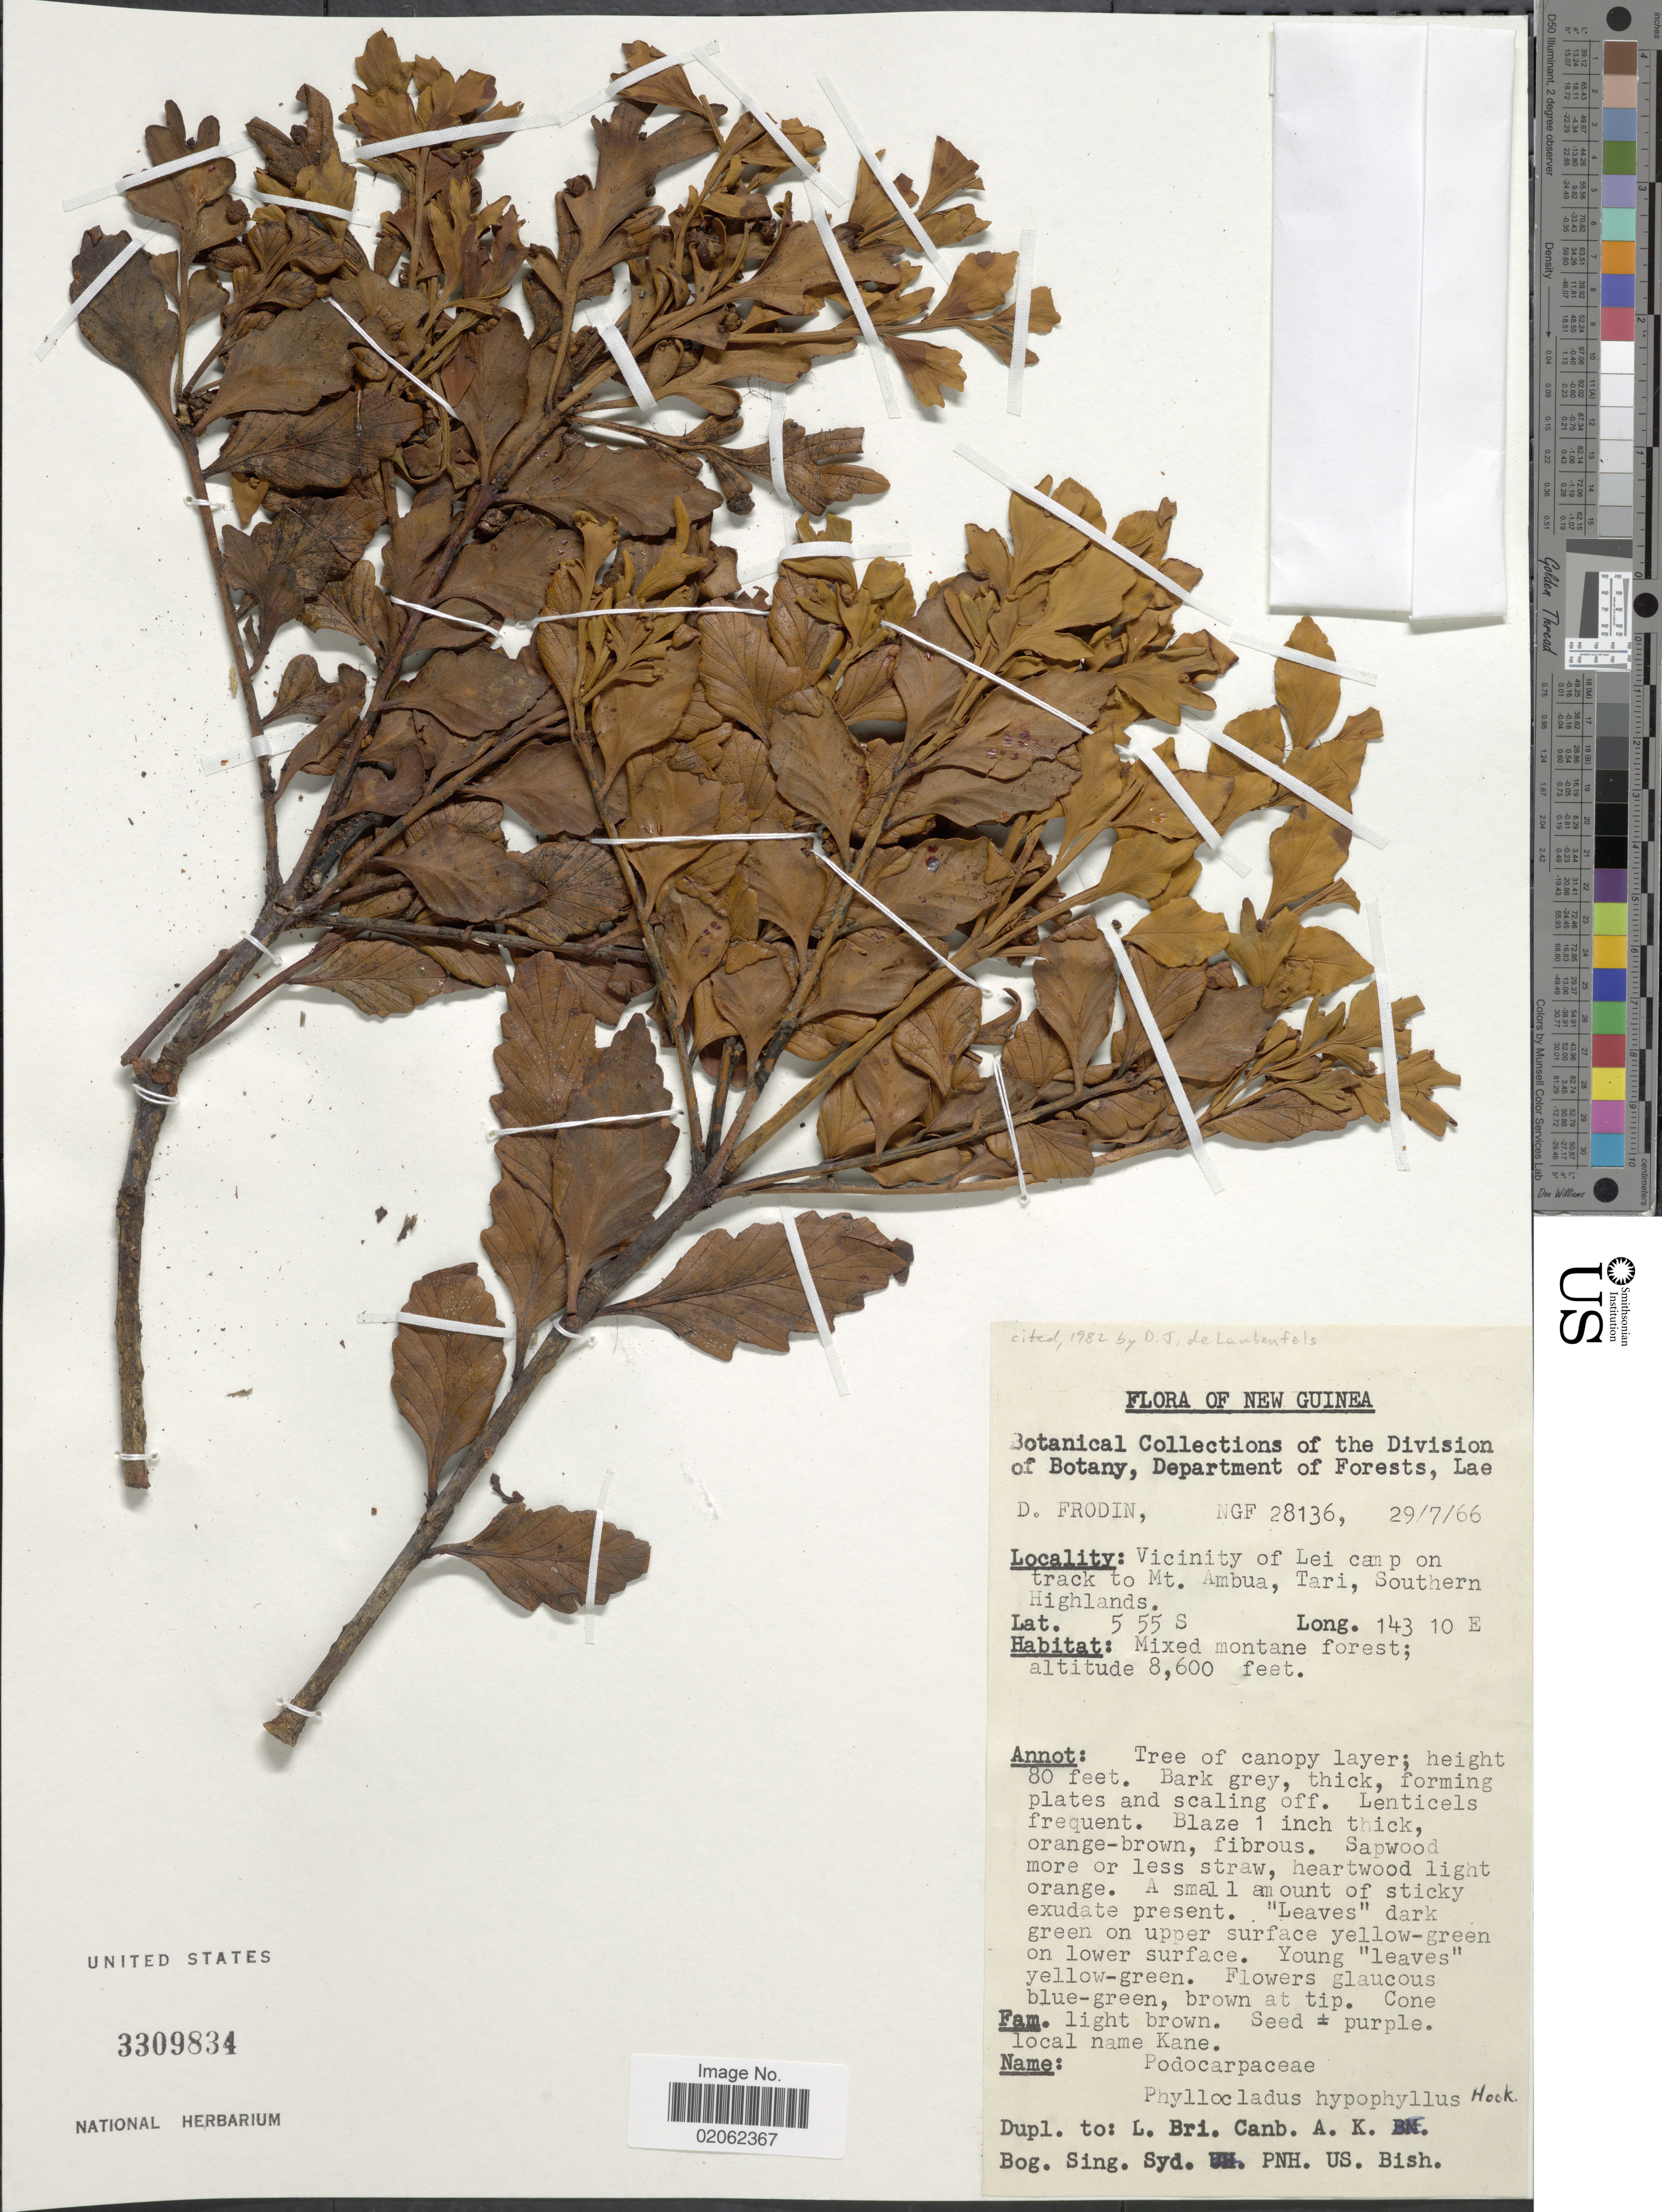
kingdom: Plantae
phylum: Tracheophyta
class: Pinopsida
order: Pinales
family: Phyllocladaceae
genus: Phyllocladus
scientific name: Phyllocladus hypophyllus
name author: Hook. f.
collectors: D. G. Frodin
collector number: NGF 28136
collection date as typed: Transcribed d/m/y: 29/7/66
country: Papua New Guinea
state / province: Southern Highlands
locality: New Guinea, Vicinity of Lei camp on track to Mt Ambua, Tari, Southern Highlands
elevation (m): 2621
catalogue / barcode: US 3309834